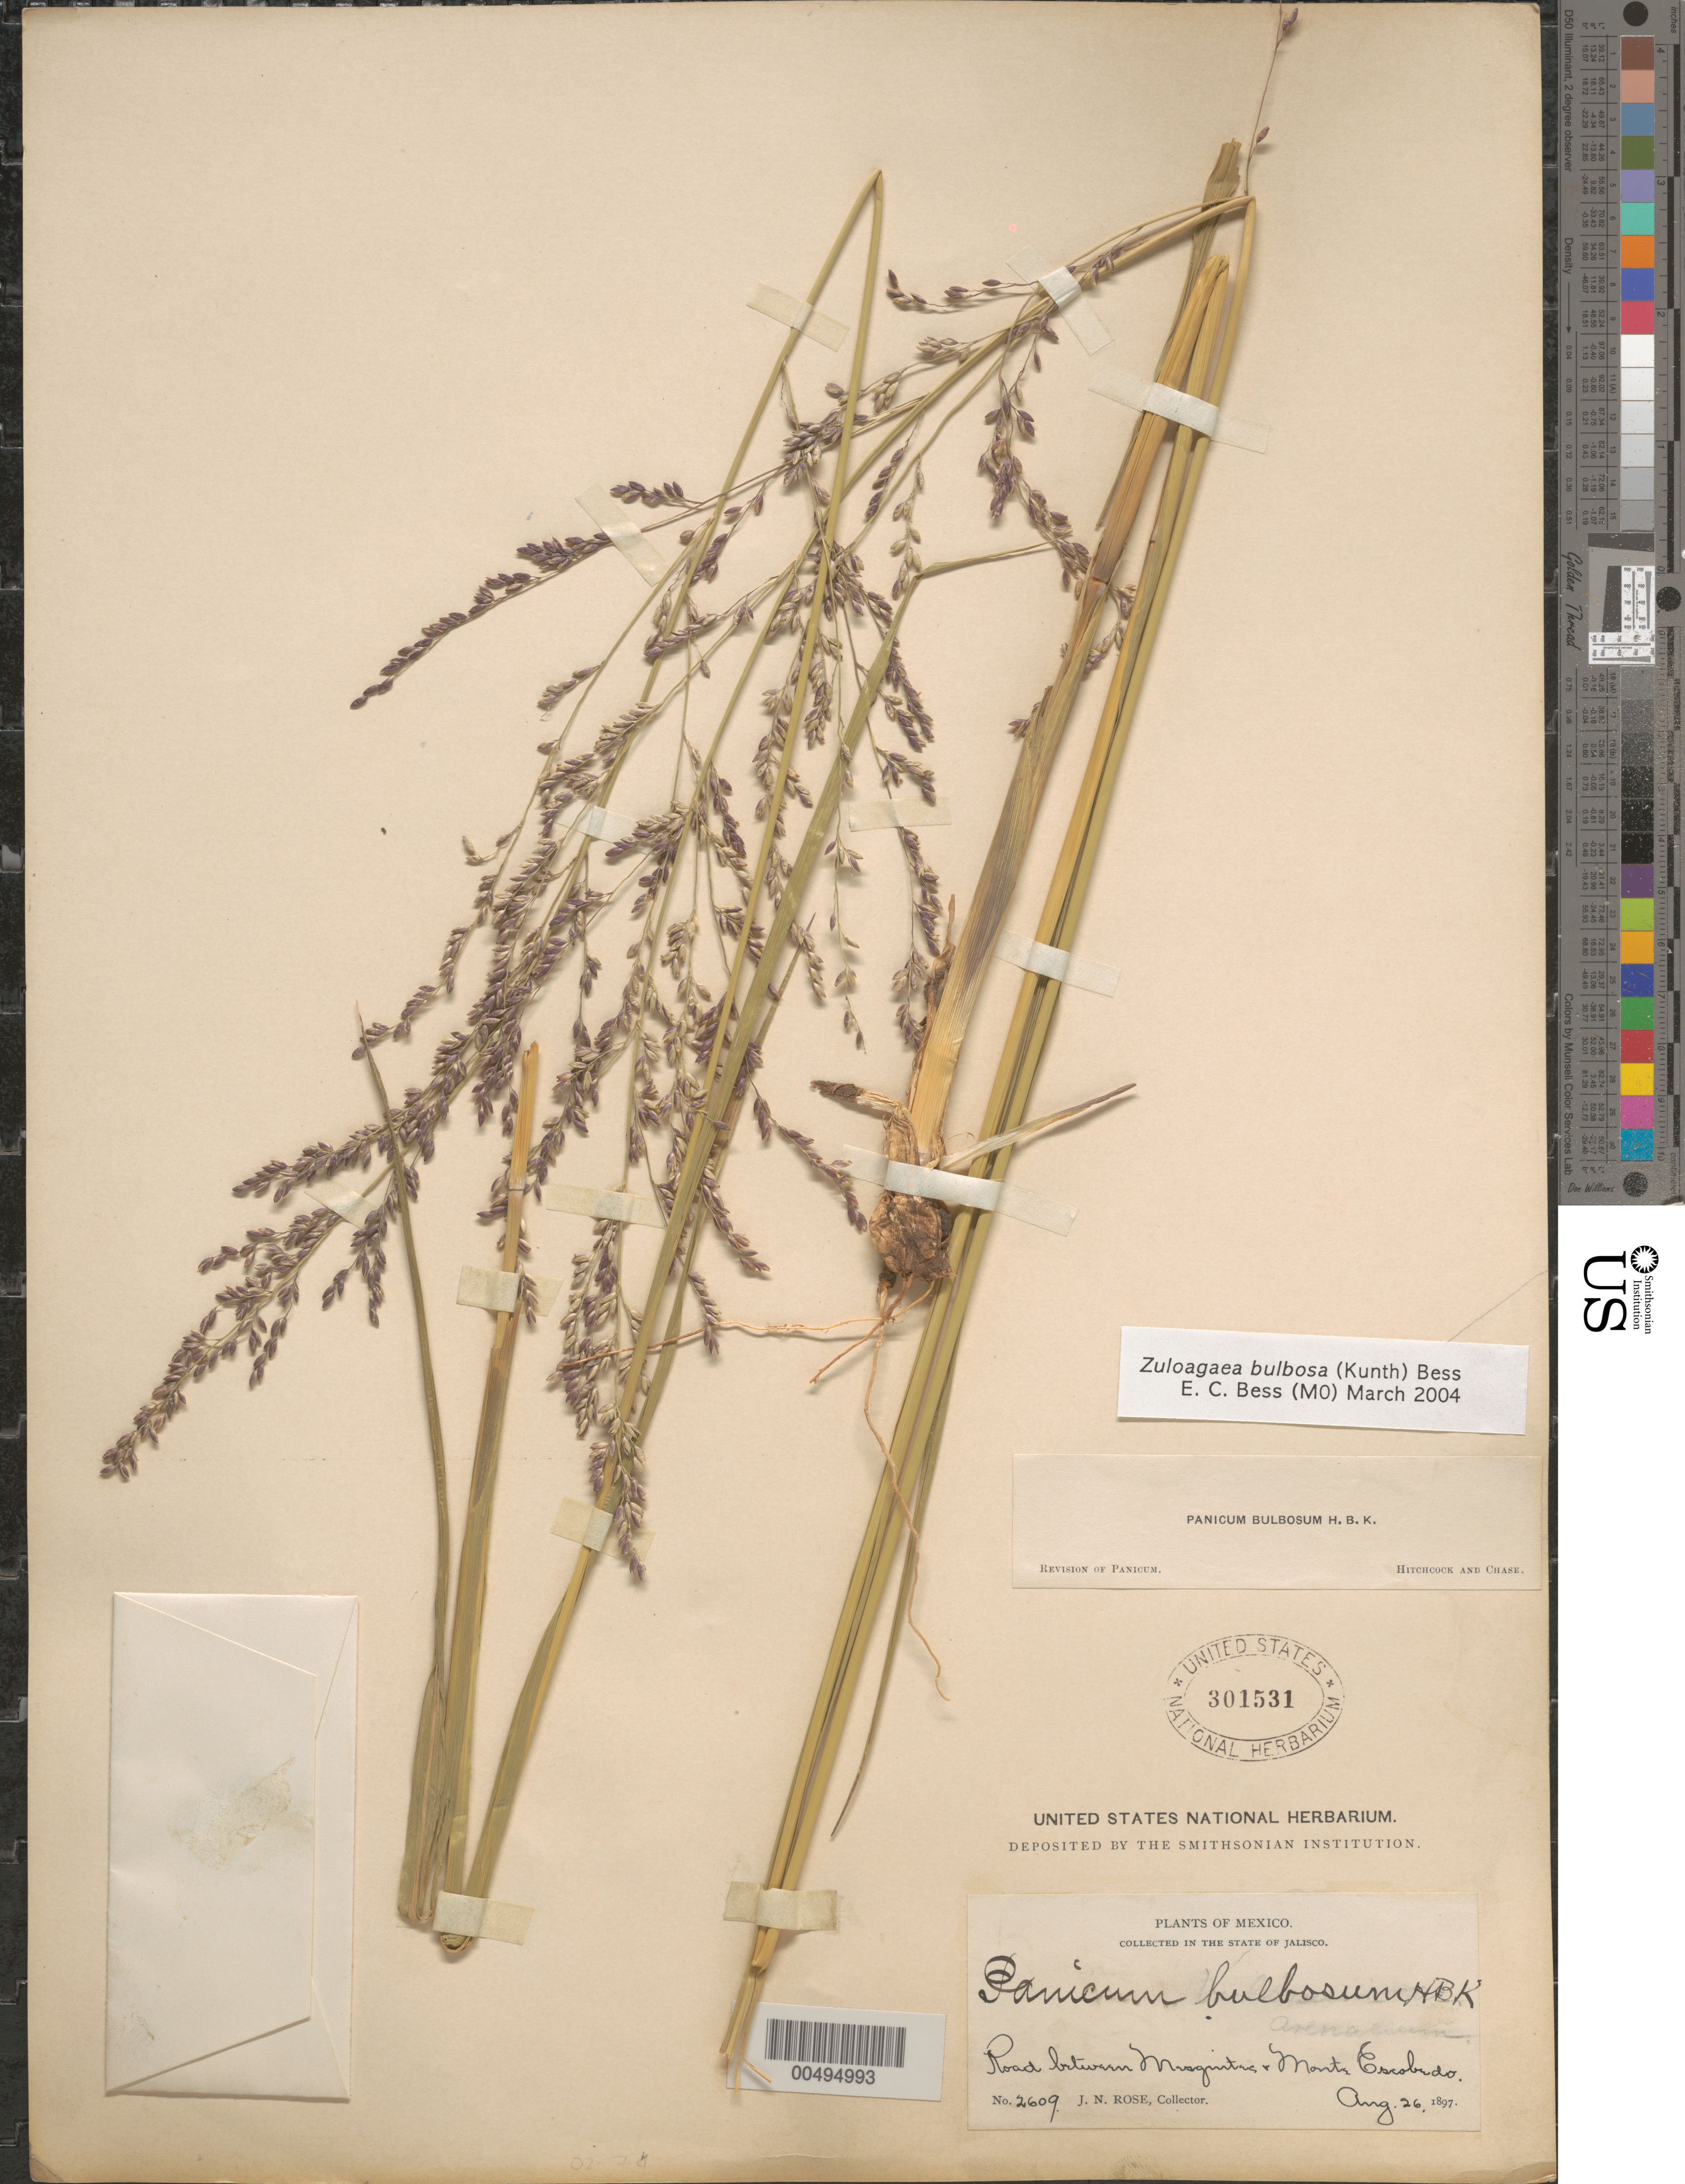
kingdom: Plantae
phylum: Tracheophyta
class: Liliopsida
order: Poales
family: Poaceae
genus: Panicum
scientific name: Panicum bulbosum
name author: Kunth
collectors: J. N. Rose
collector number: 2609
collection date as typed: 26 Aug 1897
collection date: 1897-08-26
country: Mexico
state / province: Jalisco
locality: Rd between Mesquitas & Monte Escobedo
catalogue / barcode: US 301531